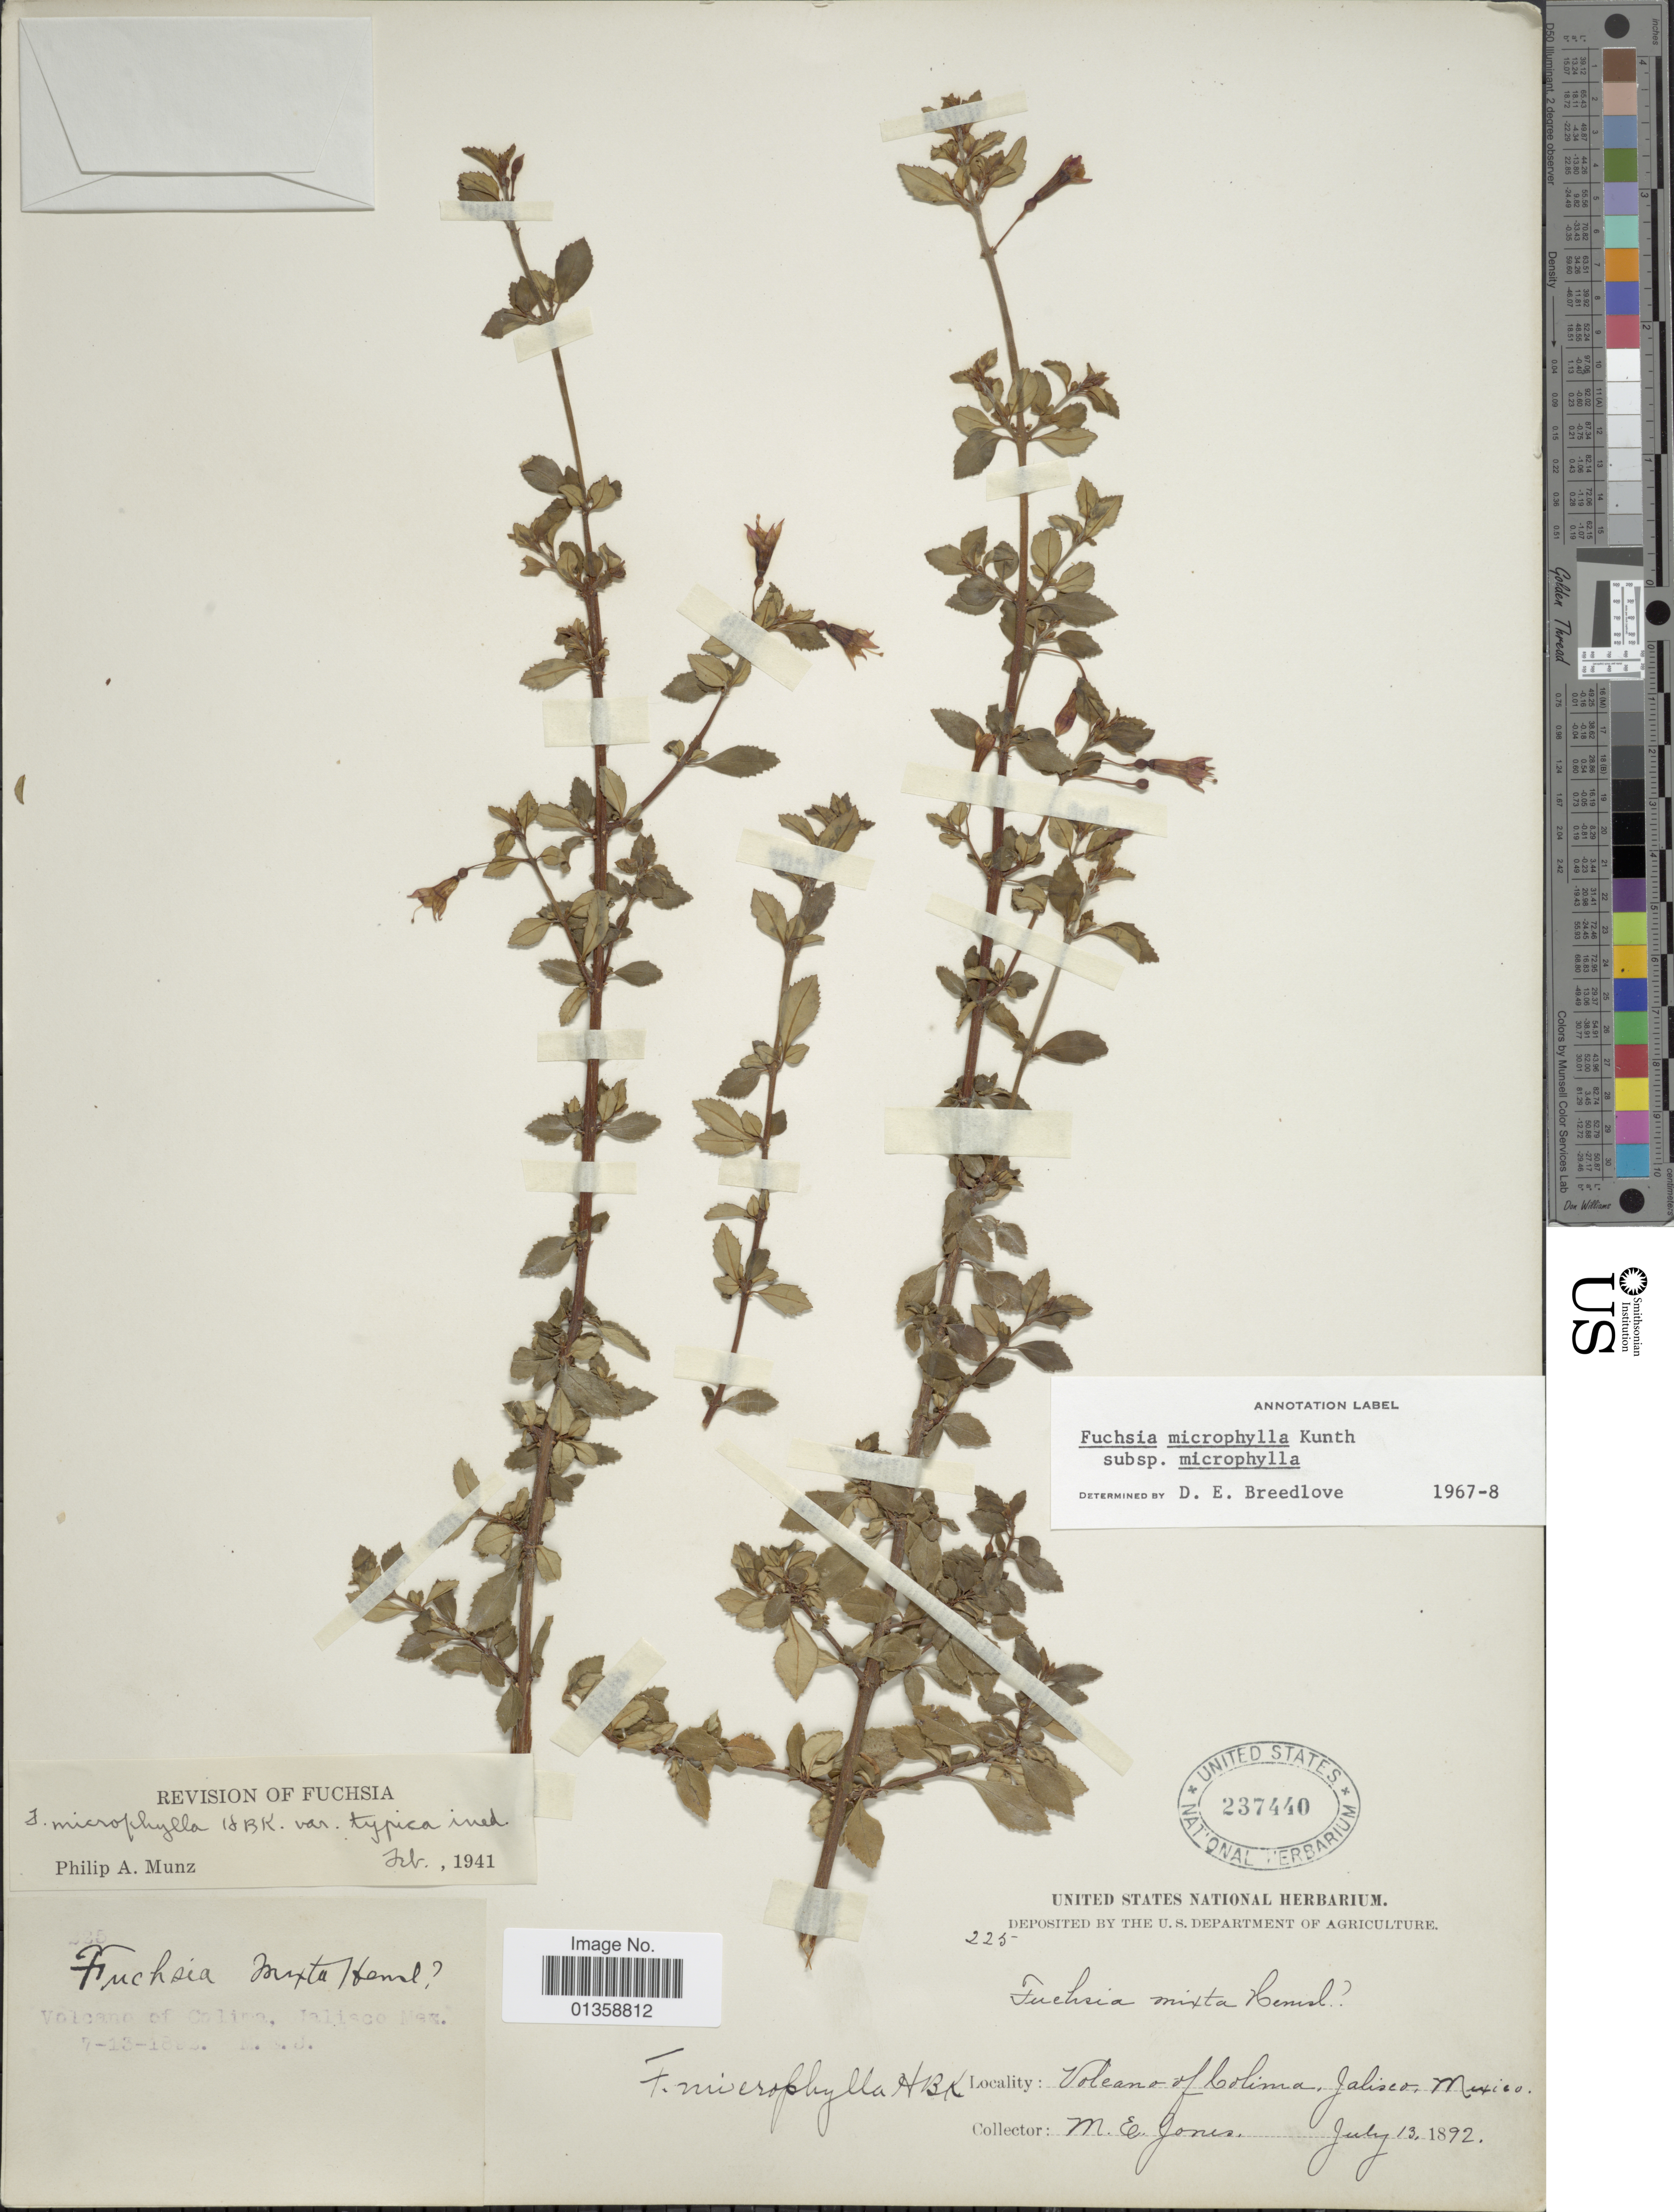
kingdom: Plantae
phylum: Tracheophyta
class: Magnoliopsida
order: Myrtales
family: Onagraceae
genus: Fuchsia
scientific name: Fuchsia microphylla subsp. microphylla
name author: Kunth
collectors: M. E. Jones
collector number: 225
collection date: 1892-07-13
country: Mexico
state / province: Jalisco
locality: Volcano of Lolima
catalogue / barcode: US 237440